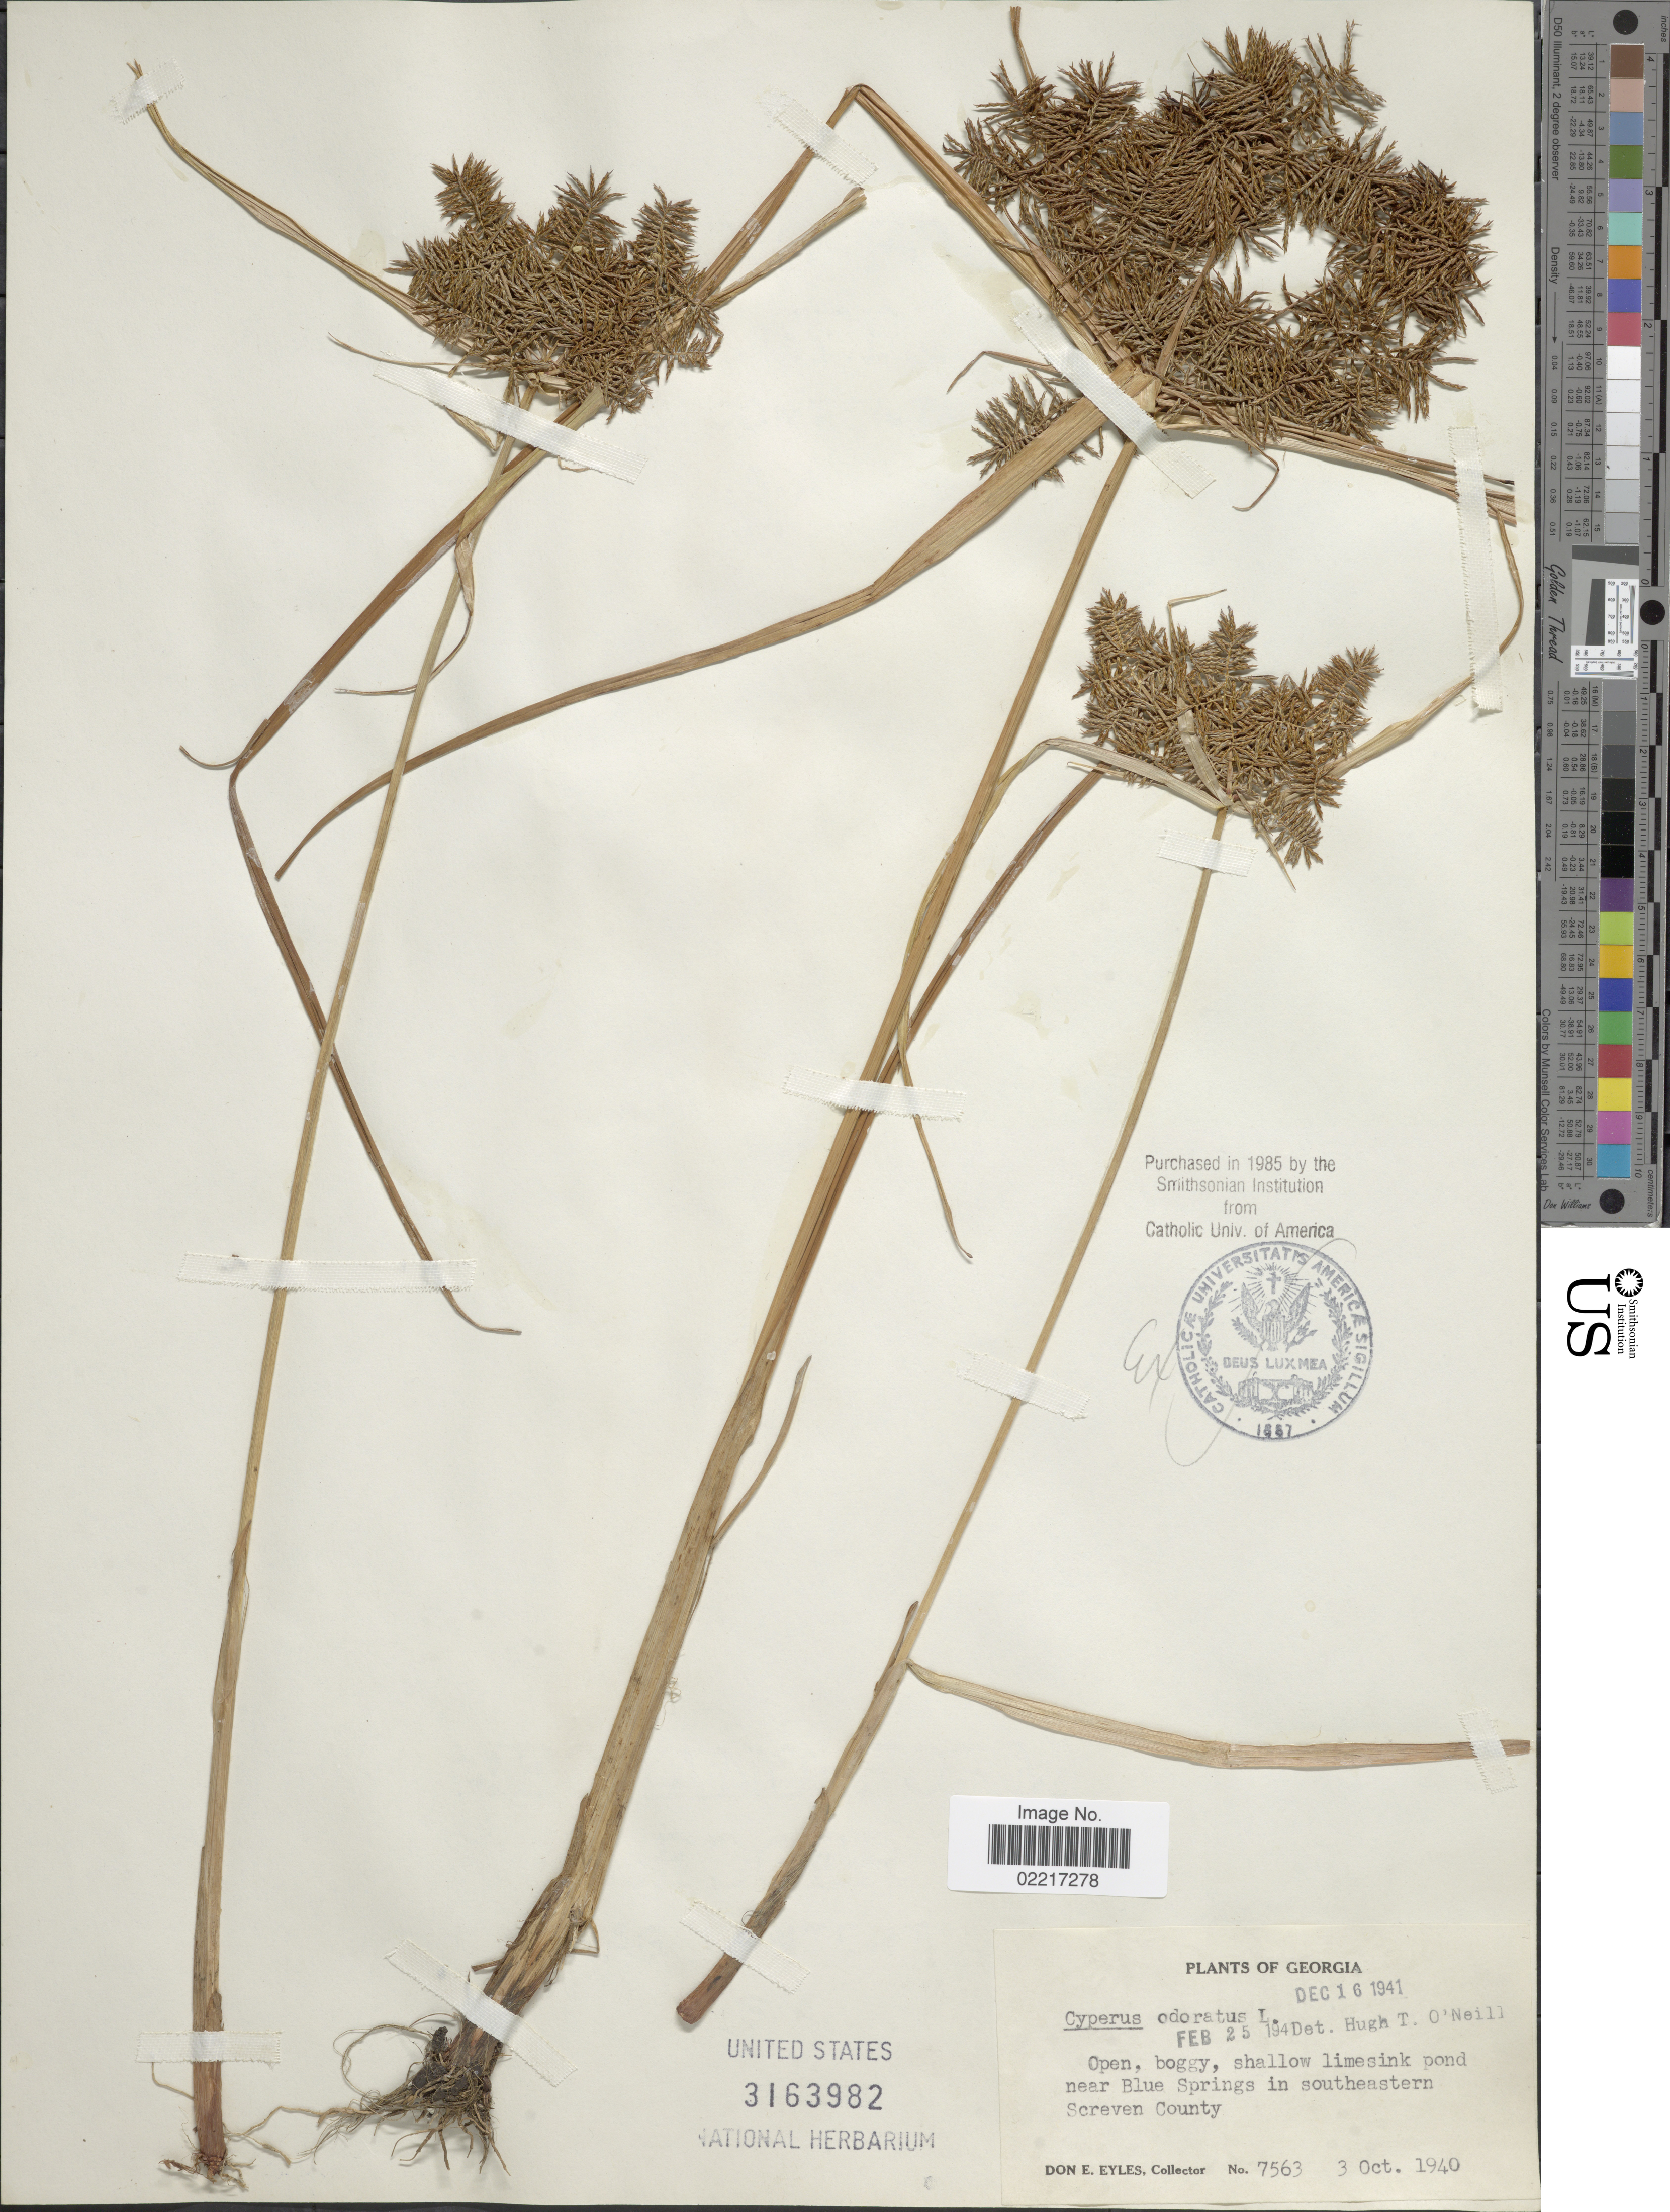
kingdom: Plantae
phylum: Tracheophyta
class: Liliopsida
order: Poales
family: Cyperaceae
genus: Cyperus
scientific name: Cyperus odoratus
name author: L.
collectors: D. Eyles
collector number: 7563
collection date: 1940-10-03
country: United States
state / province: Georgia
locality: Near Blue Springs in southeastern Screven County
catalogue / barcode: US 3163982